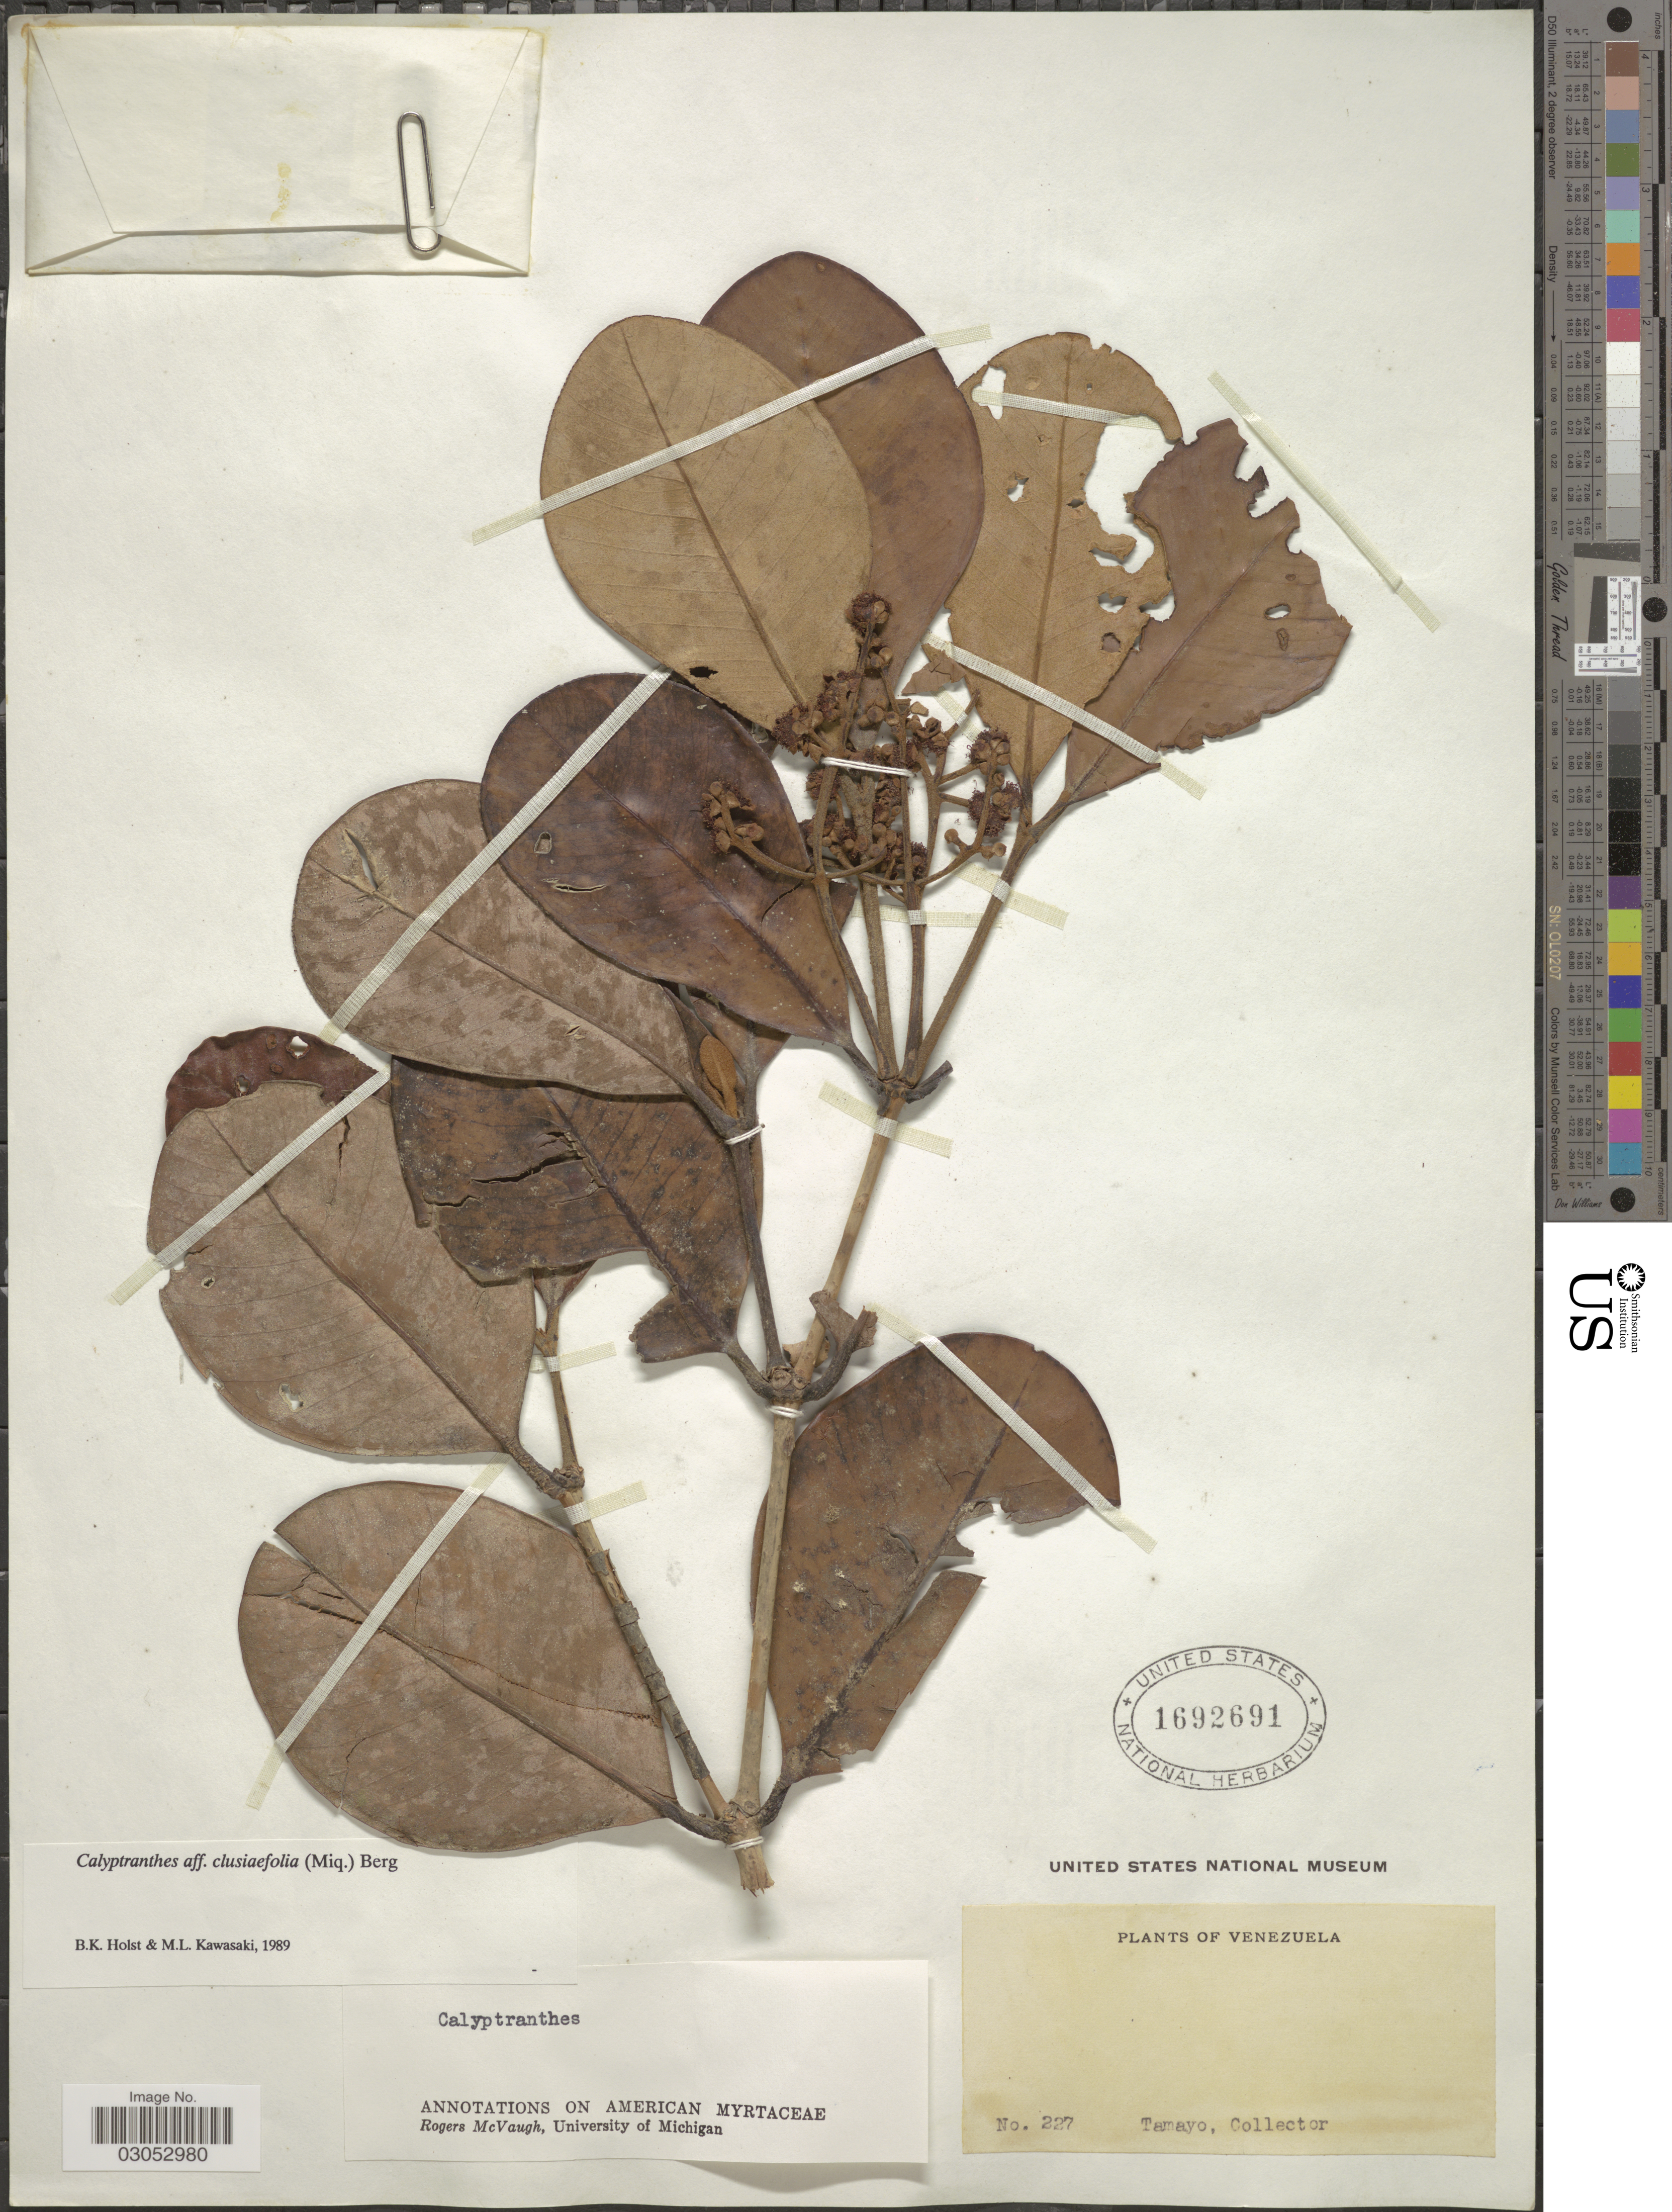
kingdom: Plantae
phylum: Tracheophyta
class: Magnoliopsida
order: Myrtales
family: Myrtaceae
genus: Myrcia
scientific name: Myrcia neoclusiifolia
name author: A.R. Lourenço & E. Lucas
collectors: Tamayo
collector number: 227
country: Venezuela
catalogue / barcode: US 1692691